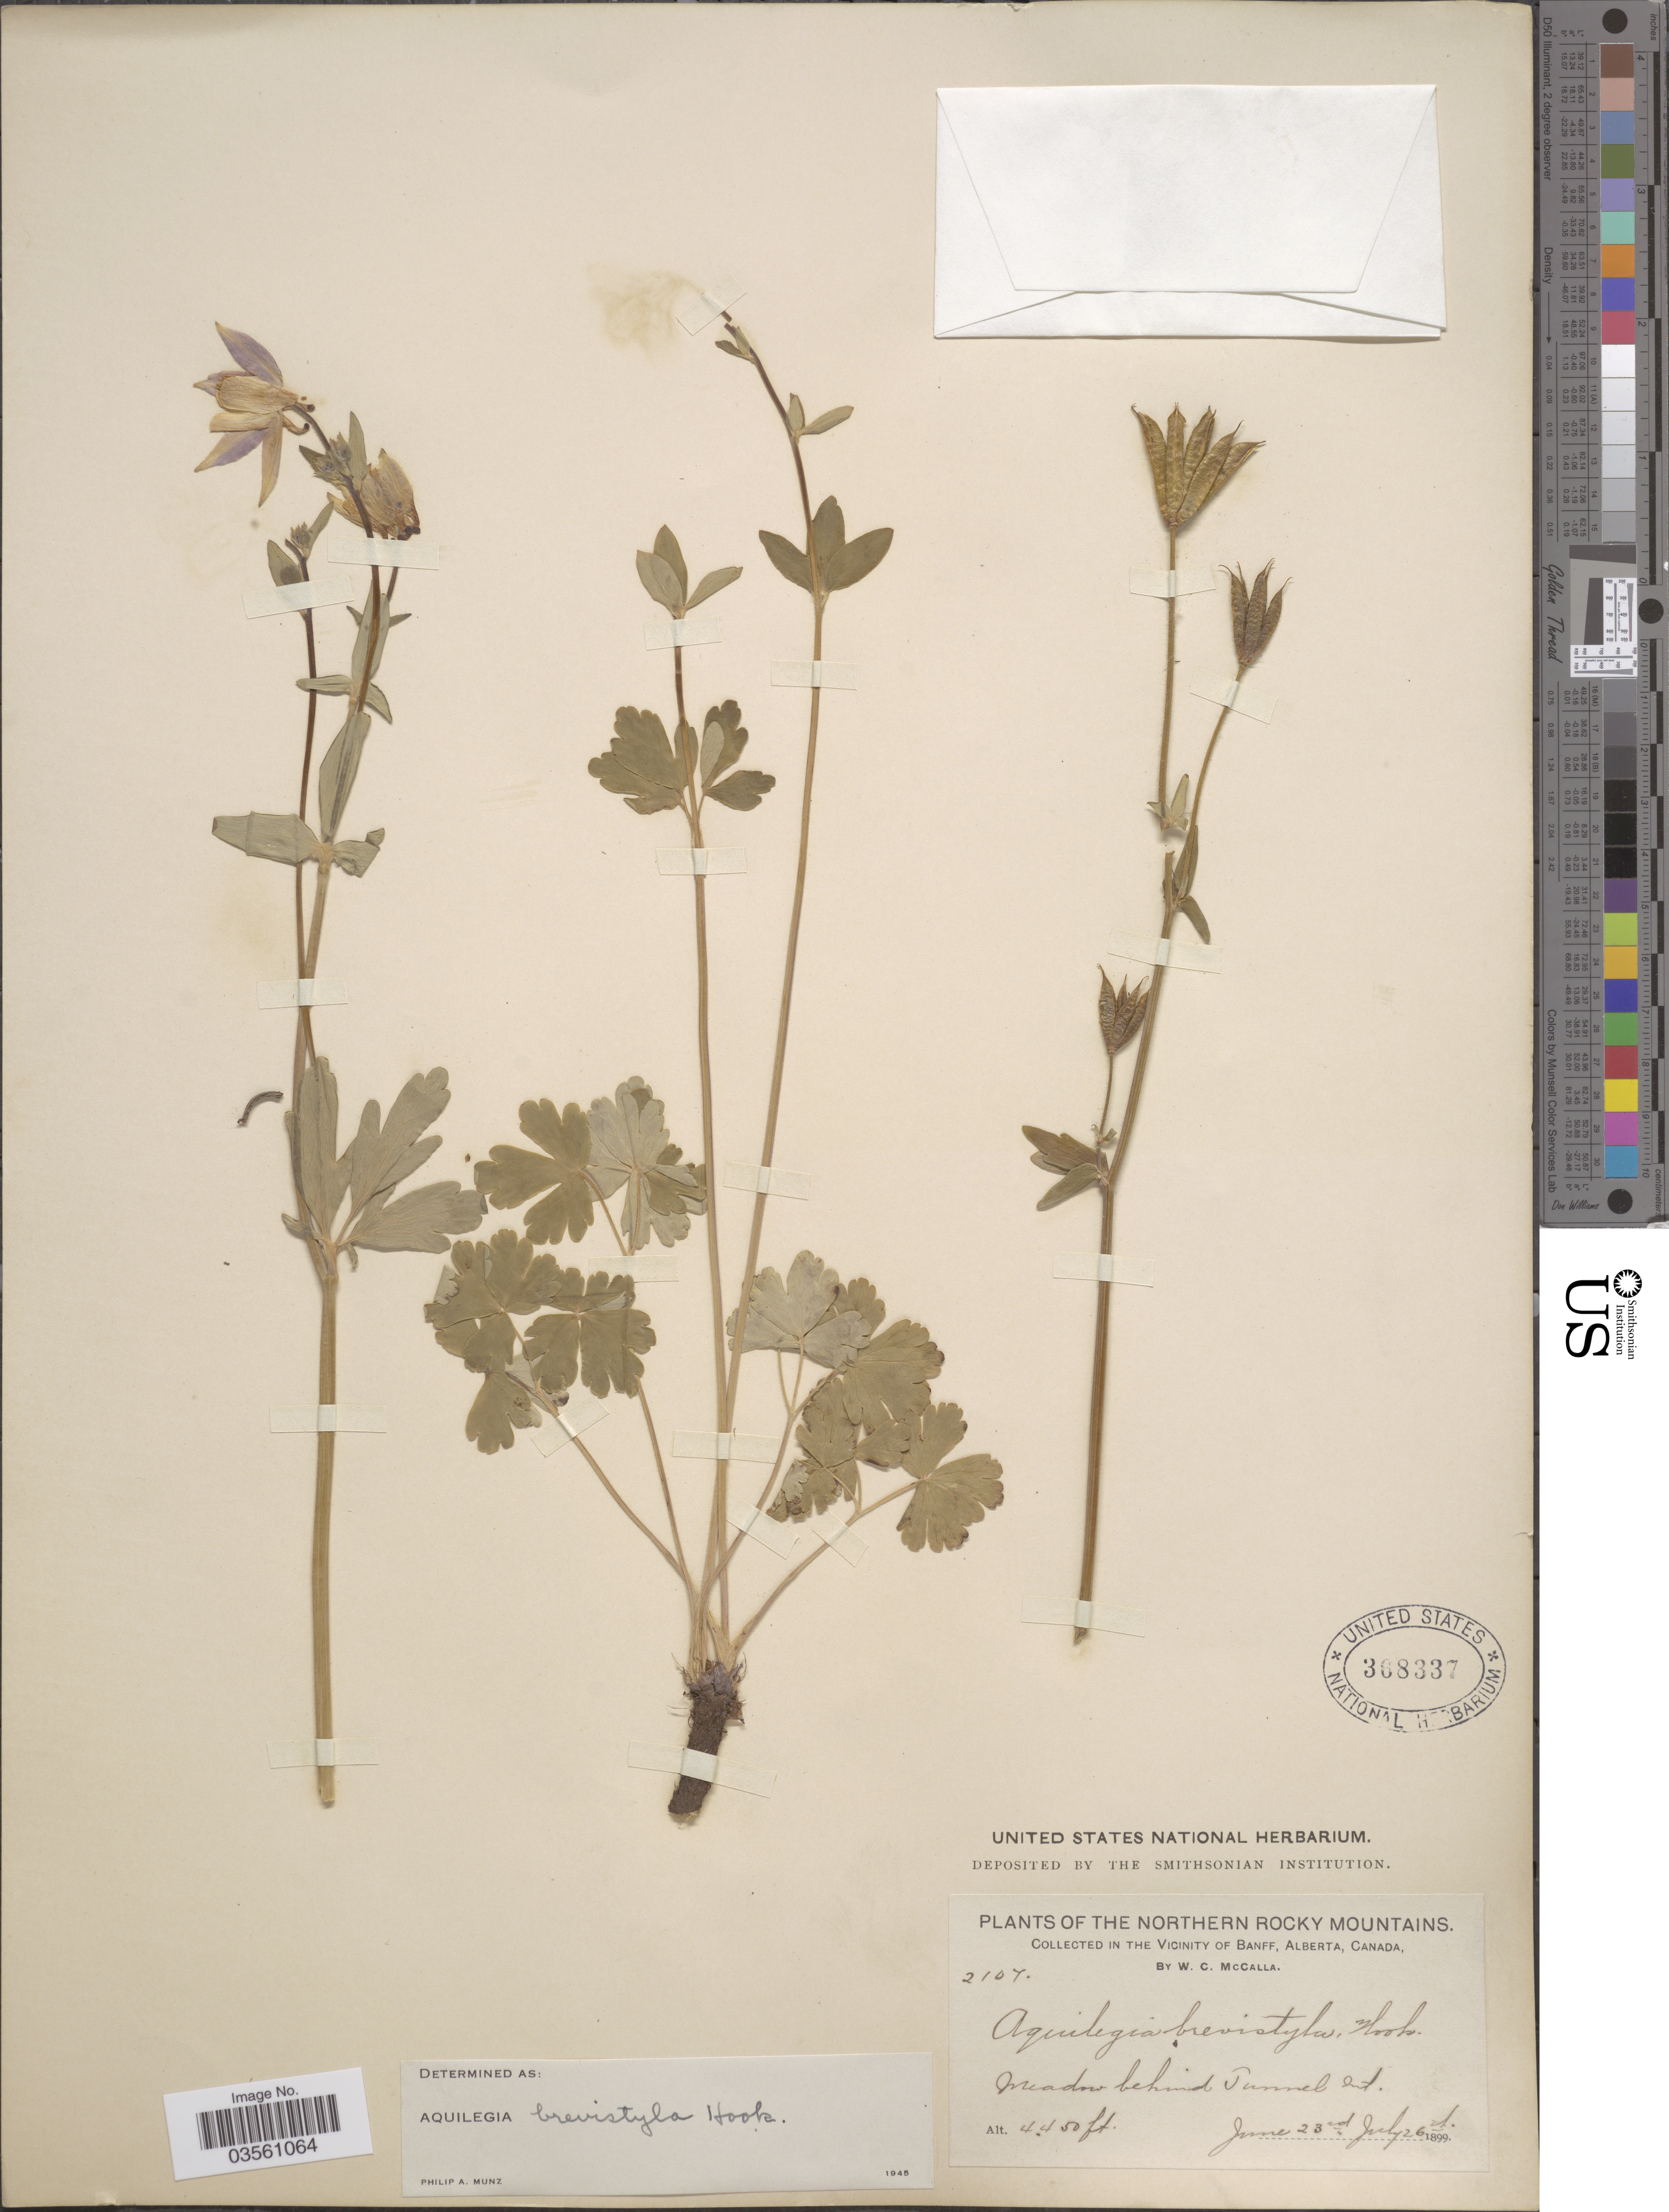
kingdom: Plantae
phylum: Tracheophyta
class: Magnoliopsida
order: Ranunculales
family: Ranunculaceae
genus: Aquilegia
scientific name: Aquilegia brevistyla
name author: Hook.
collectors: W. McCalla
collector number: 2107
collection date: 1899-06-23/1899-07-26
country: Canada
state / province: Alberta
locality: The Northern Rocky Mountains. In the Vicinity of Banff. Meadow behind Tunnel Mt.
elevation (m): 1356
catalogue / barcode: US 268337